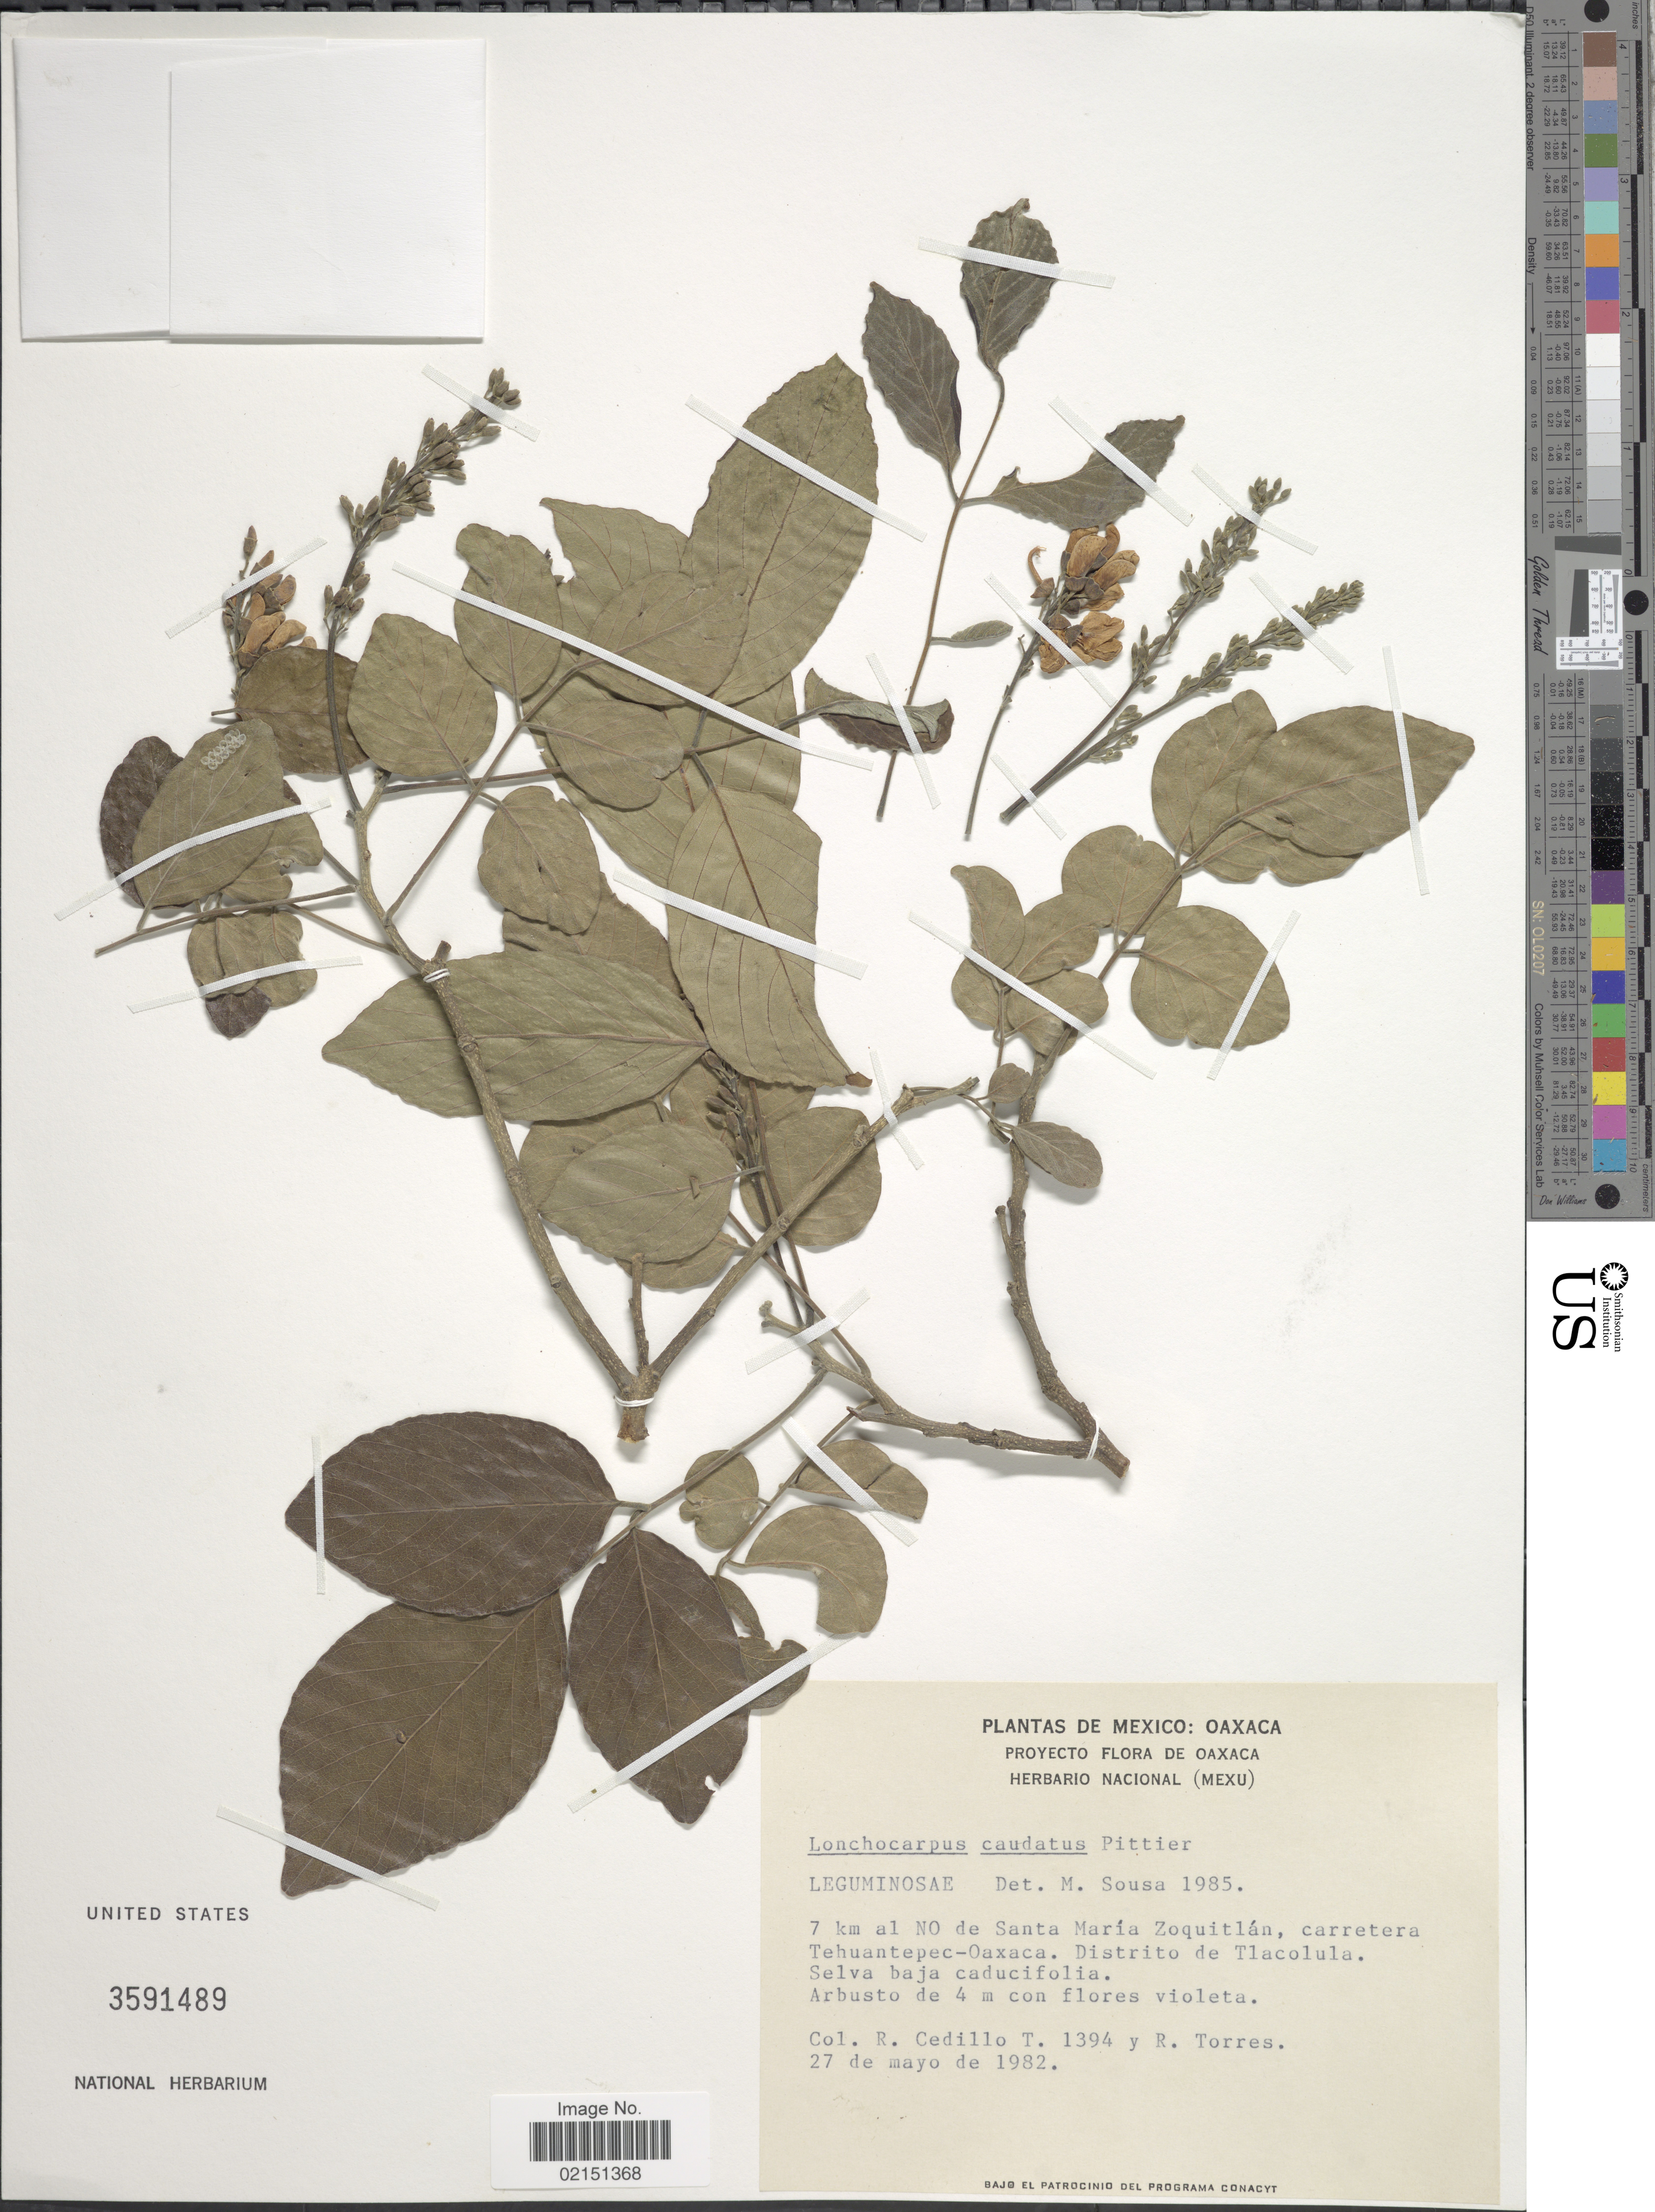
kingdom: Plantae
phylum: Tracheophyta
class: Magnoliopsida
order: Fabales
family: Fabaceae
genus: Lonchocarpus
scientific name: Lonchocarpus caudatus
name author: Pittier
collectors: R. CedilloT. & R. Torres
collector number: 1394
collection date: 1982-05-27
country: Mexico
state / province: Oaxaca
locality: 7 km al NO de Santa Maria Zoquitlan, carretera Tehuantepec-Oaxaca, Distrito de Tlacolula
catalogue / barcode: US 3591489